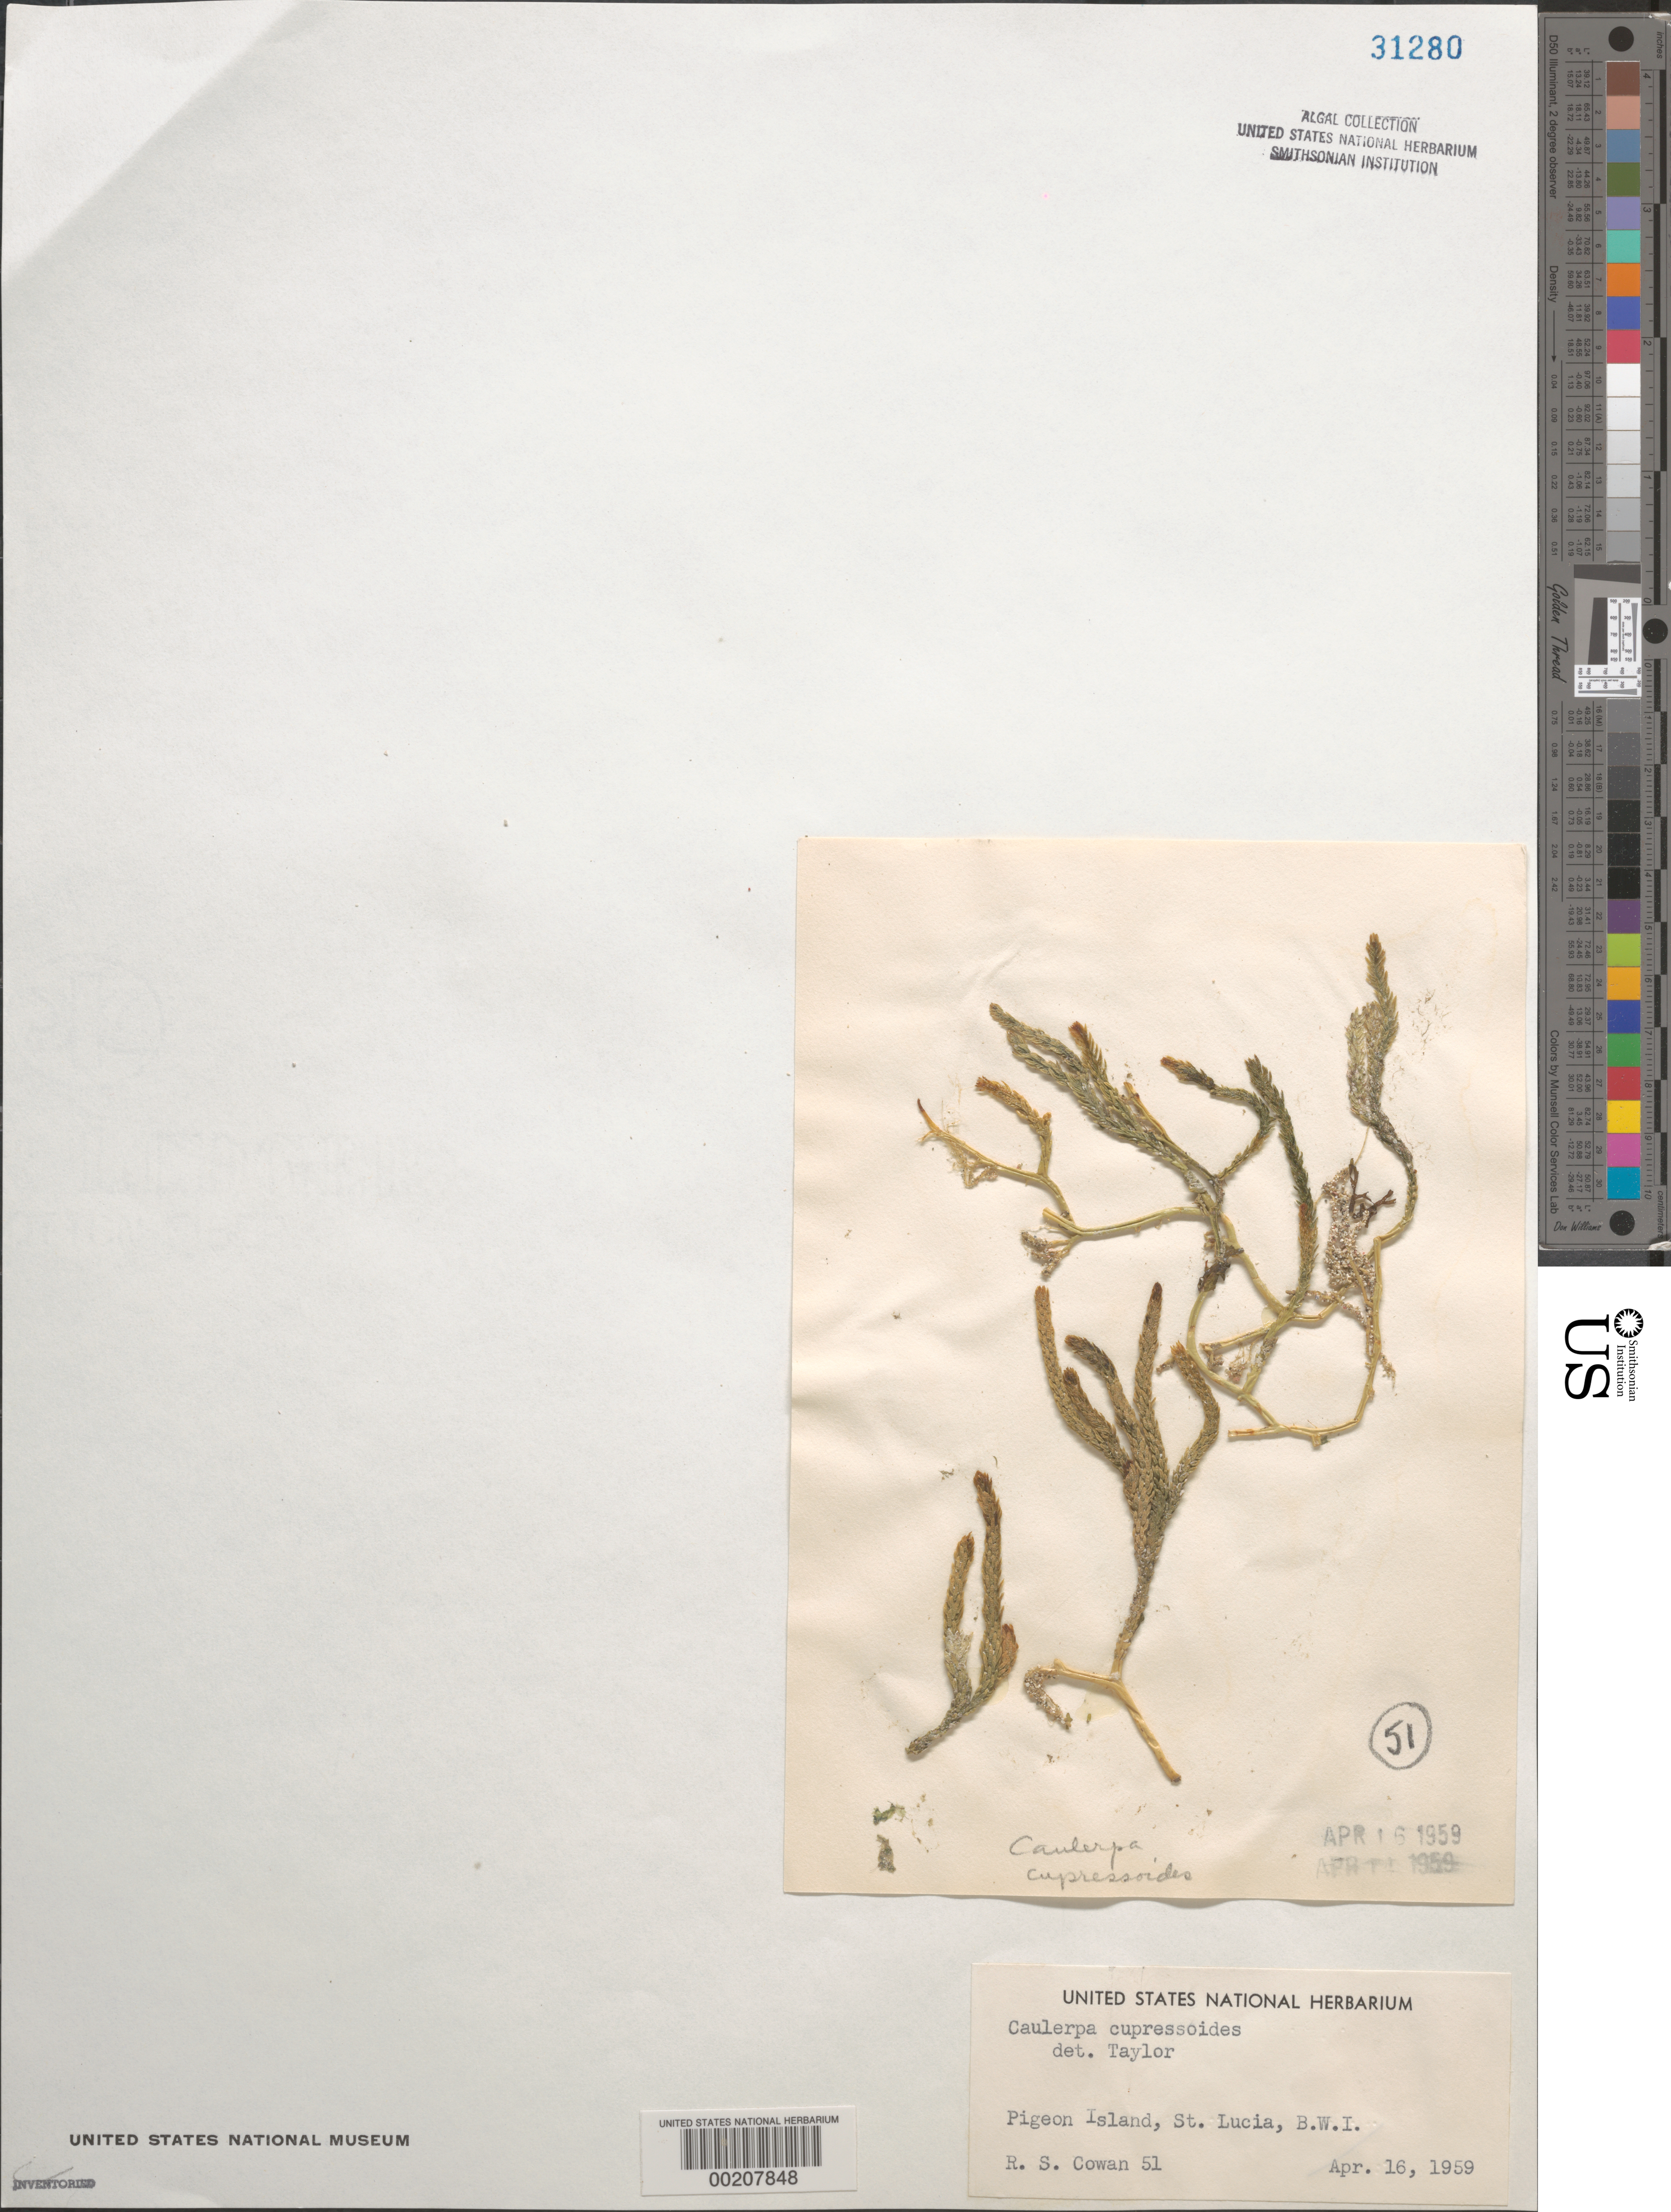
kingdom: Plantae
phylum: Chlorophyta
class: Ulvophyceae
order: Bryopsidales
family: Caulerpaceae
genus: Caulerpa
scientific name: Caulerpa cupressoides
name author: (Vahl) C. Agardh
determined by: Taylor, William R.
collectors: R. S. Cowan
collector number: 51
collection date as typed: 16 Apr 1959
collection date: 1959-04-16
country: St. Lucia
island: Pigeon Island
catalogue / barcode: US 31280